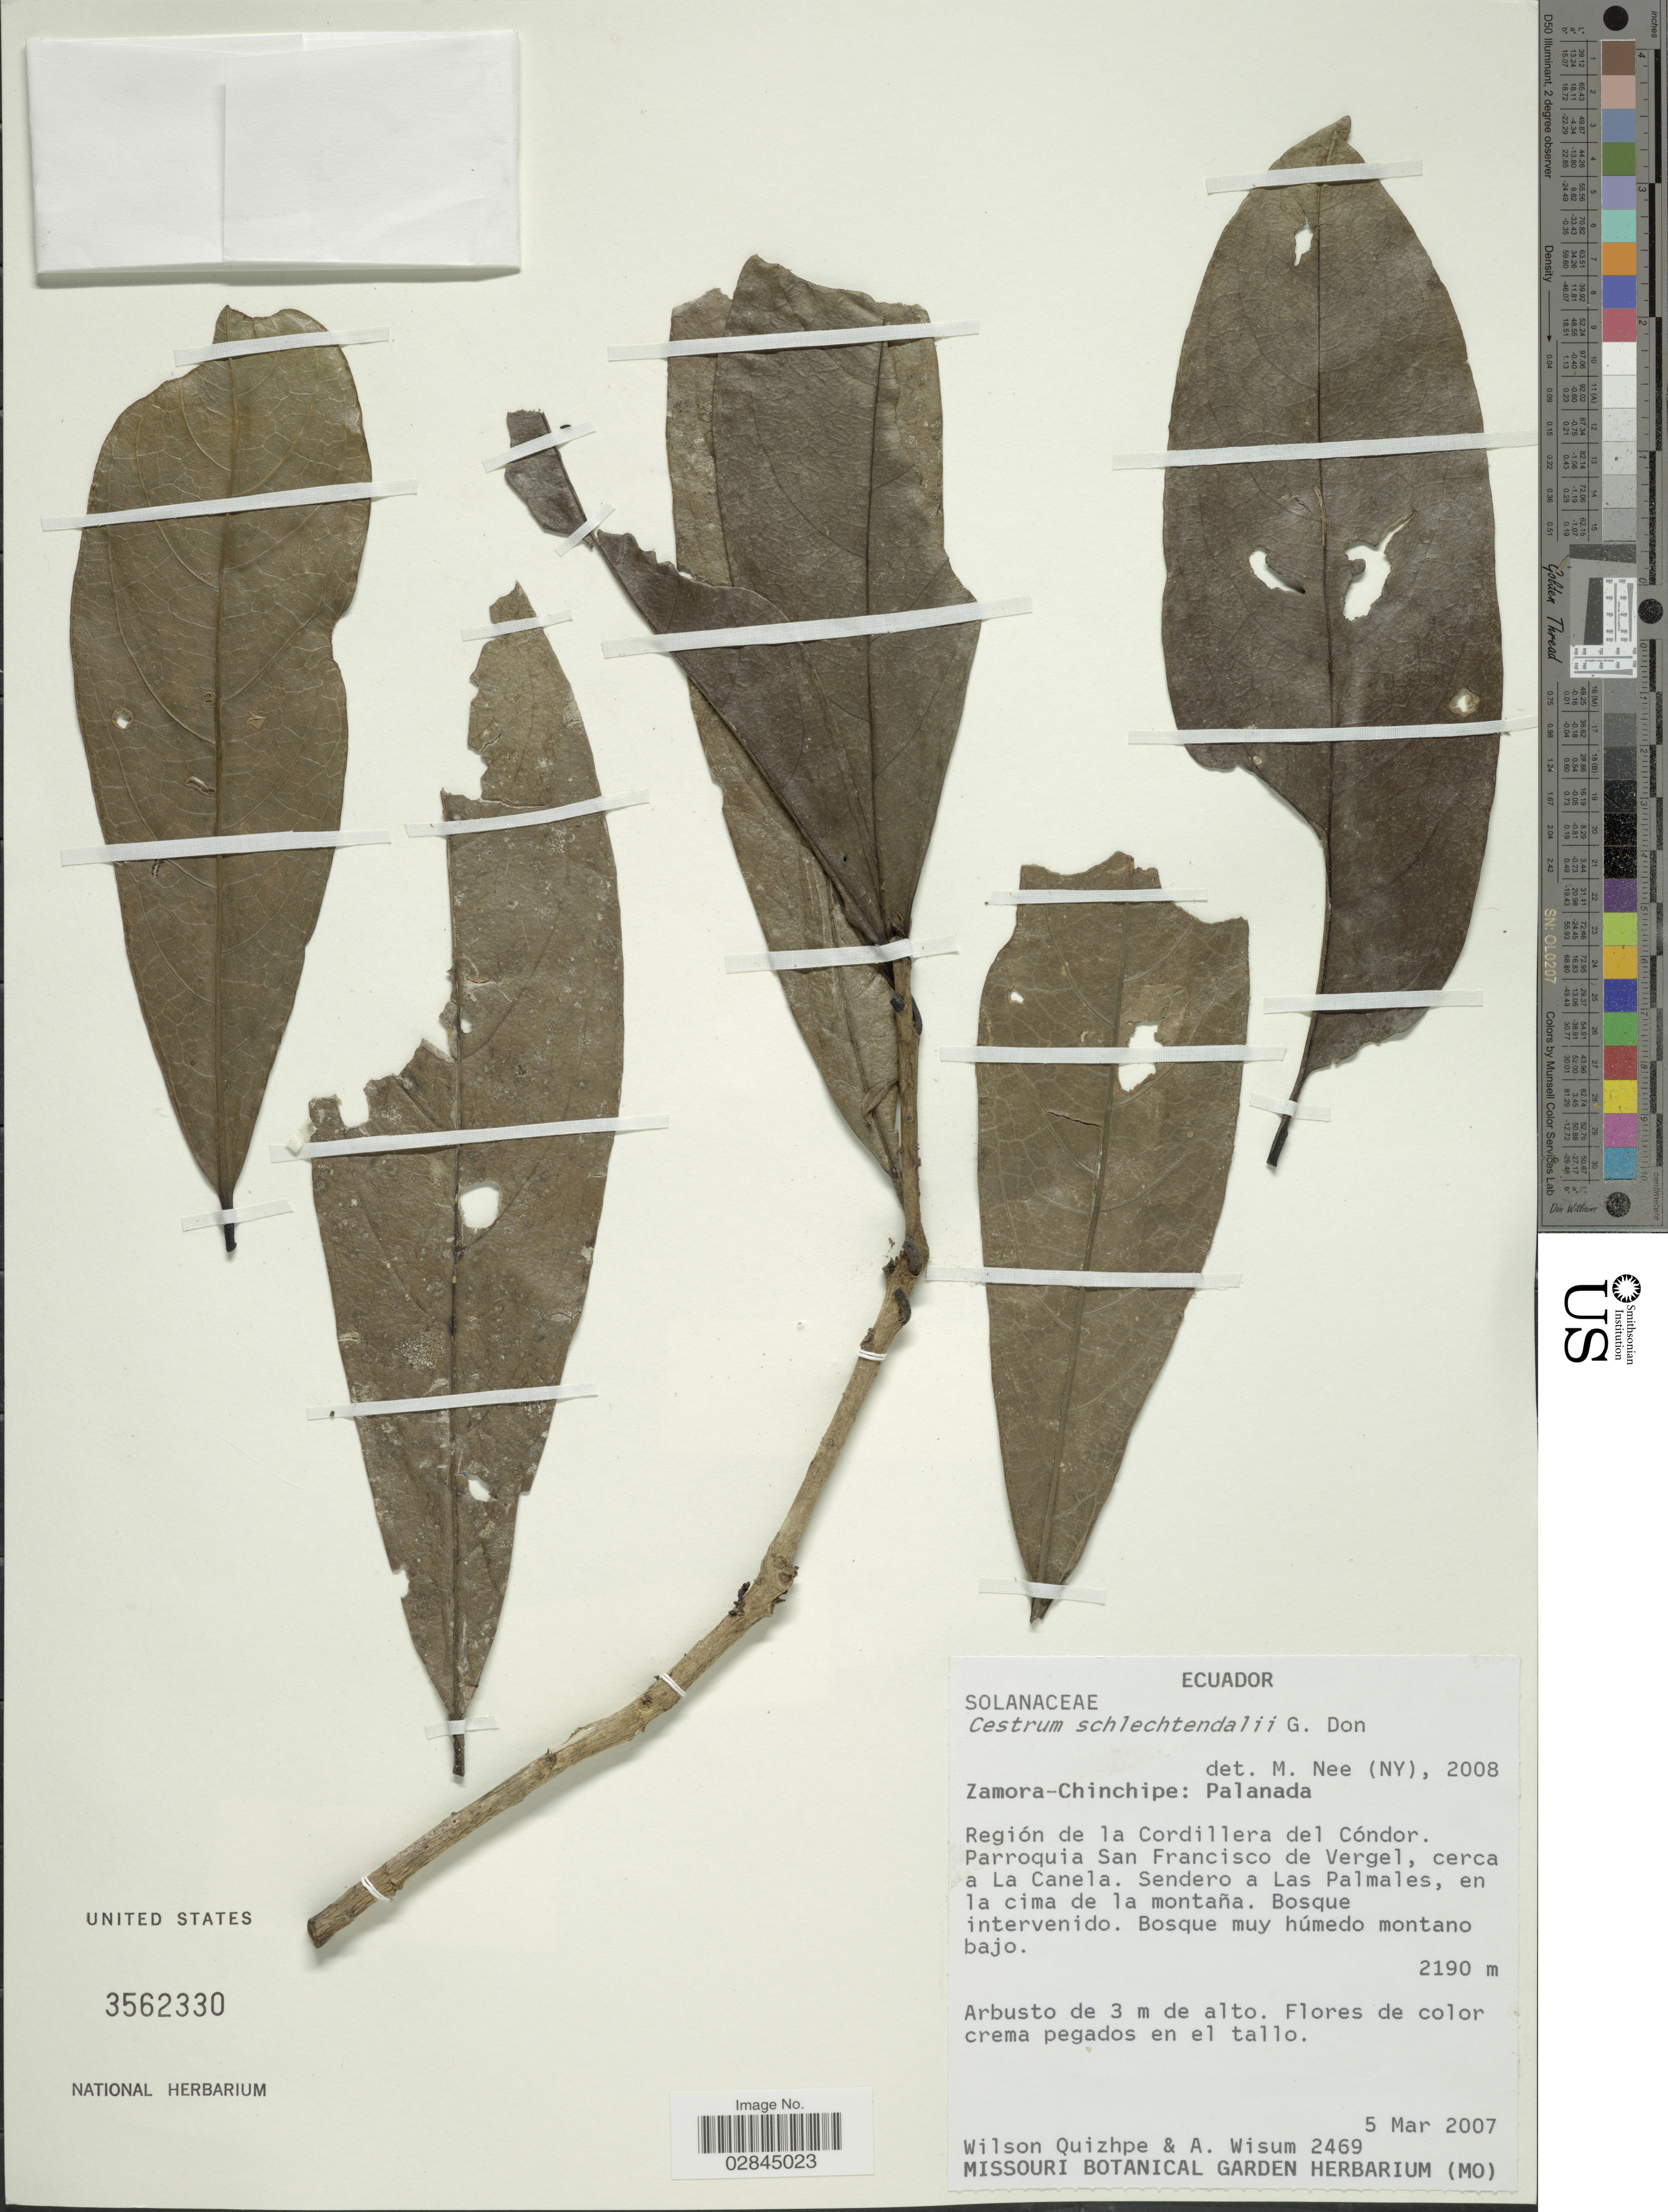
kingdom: Plantae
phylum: Tracheophyta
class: Magnoliopsida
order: Solanales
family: Solanaceae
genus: Cestrum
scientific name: Cestrum schlechtendahlii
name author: G. Don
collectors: W. Quizhpe & A. Wisum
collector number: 2469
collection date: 2007-03-05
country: Ecuador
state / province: Zamora-Chinchipe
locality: Palanada. Región de la Cordillera del Cóndor. Parroquia San Francisco de Vergel, cerca a La Canela. Sendero a Las Palmales, en la cima de la montaña.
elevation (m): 2190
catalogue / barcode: US 3562330